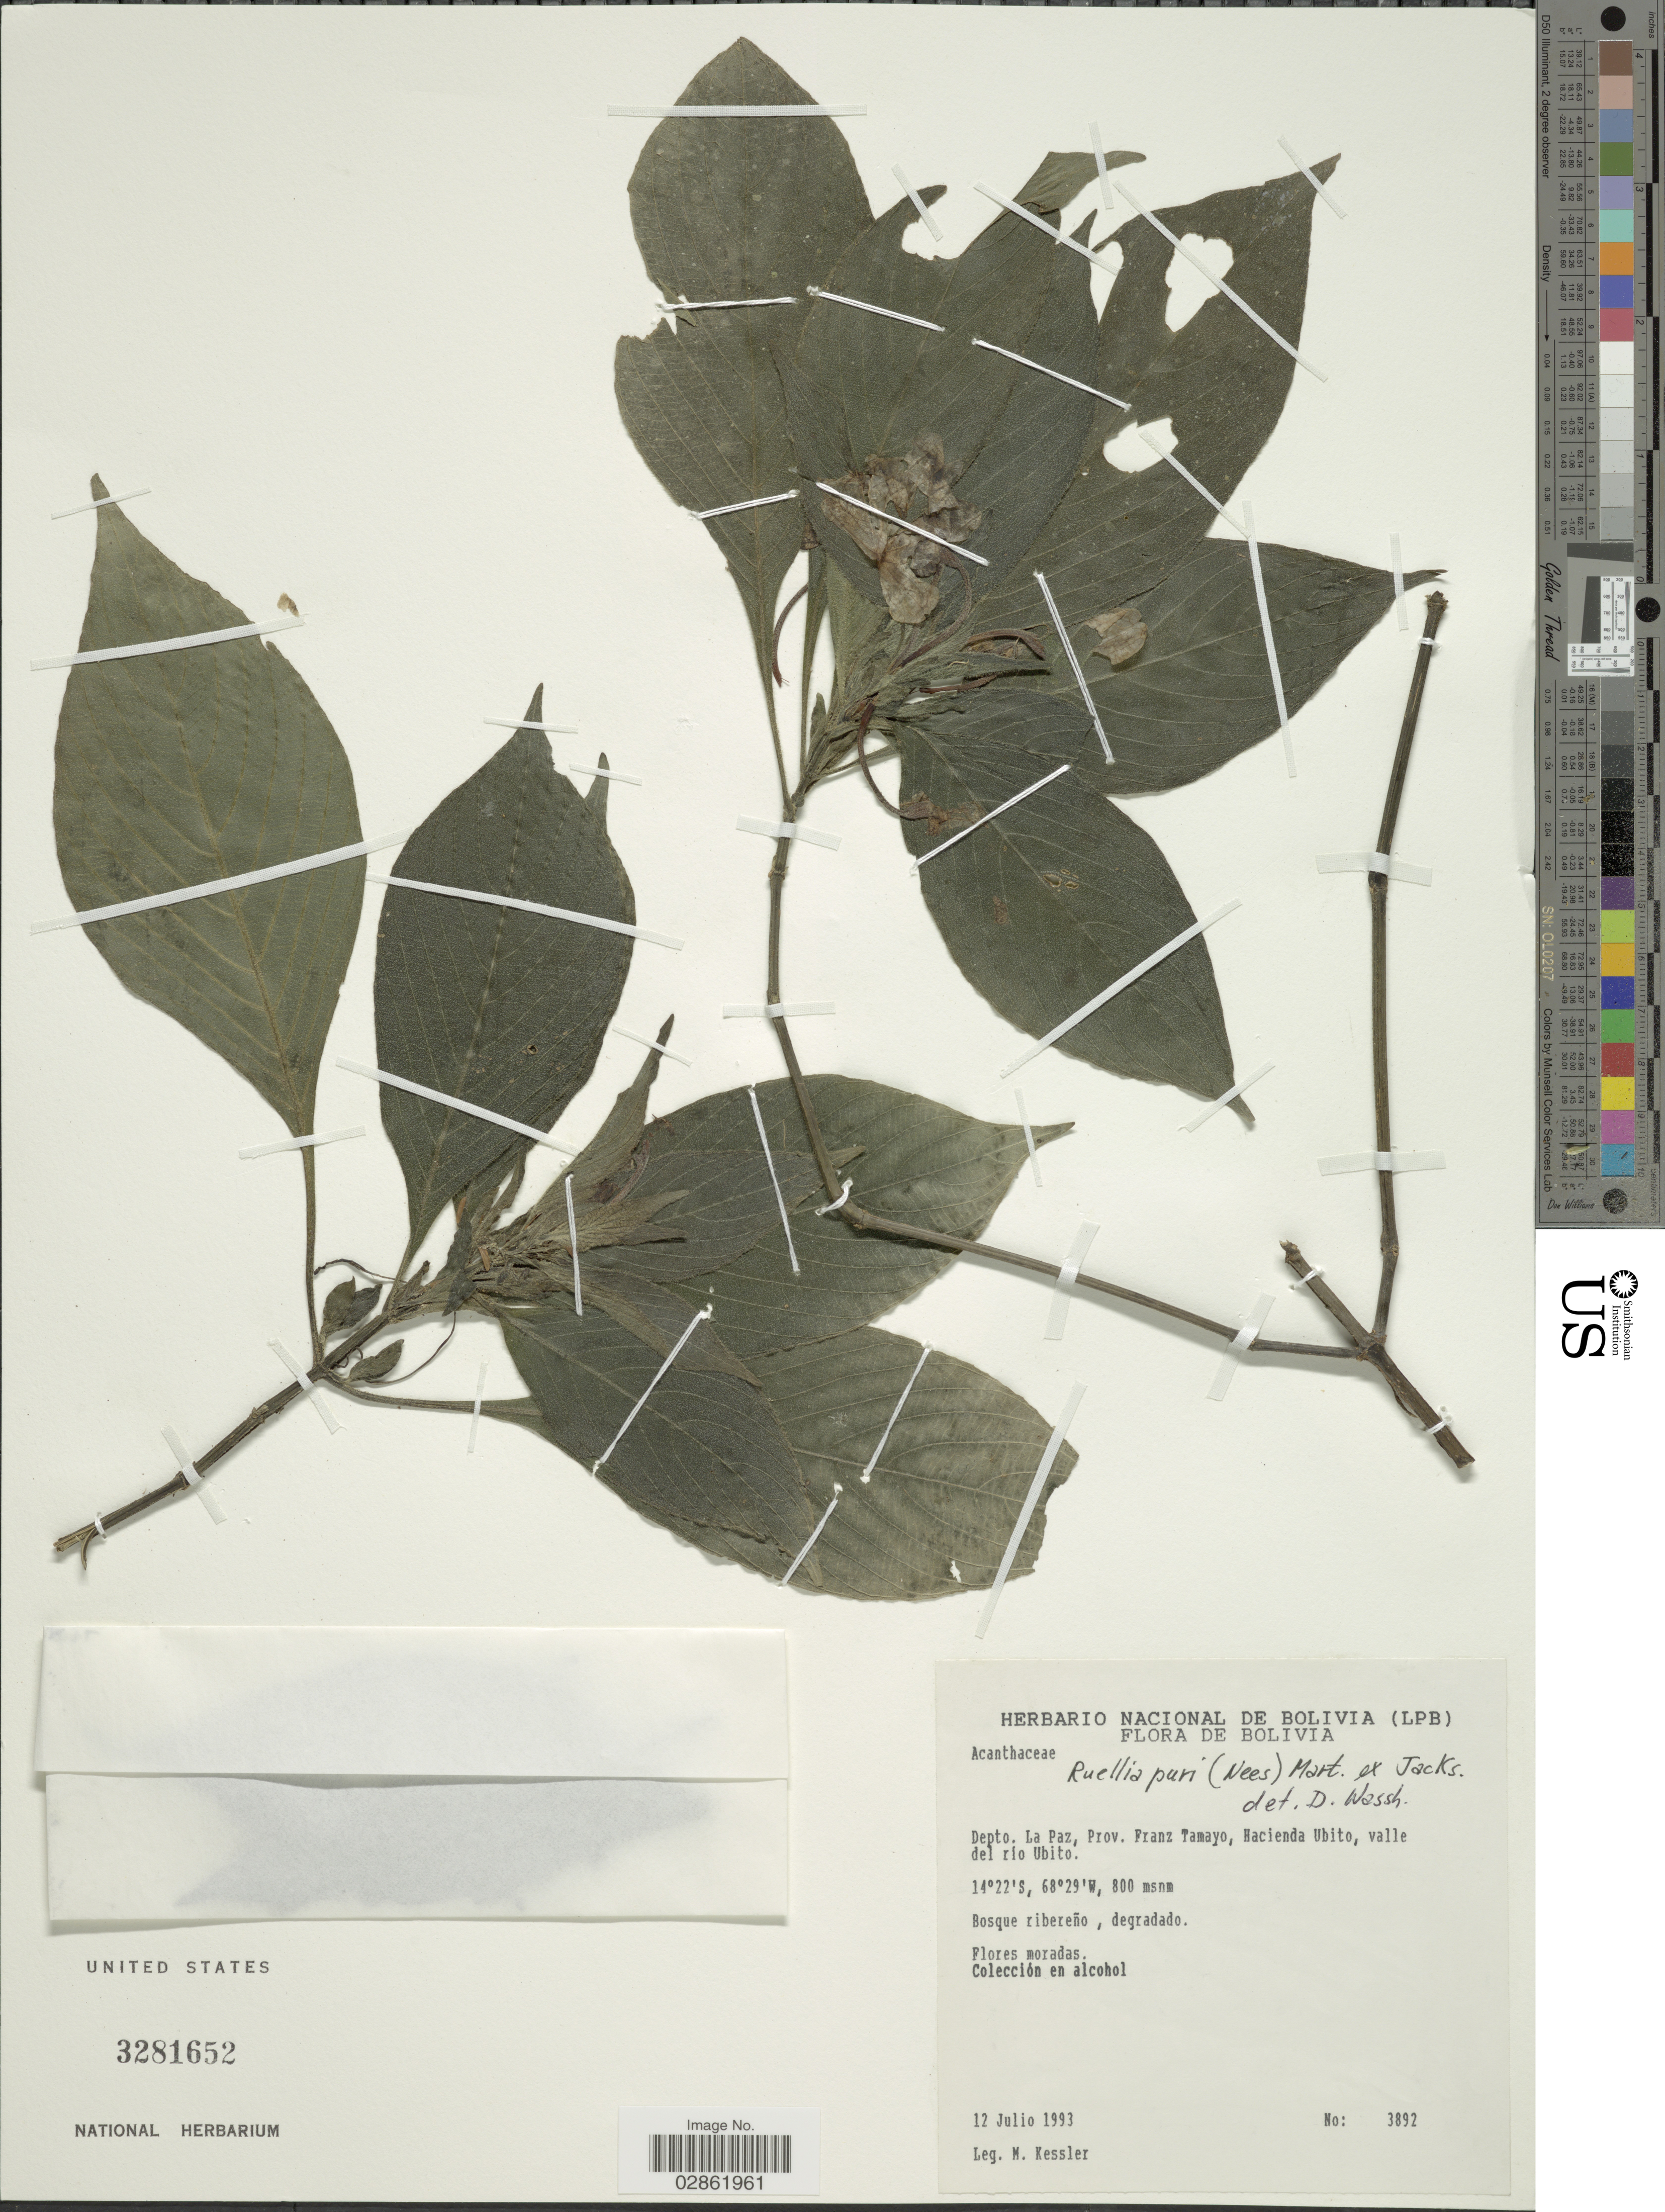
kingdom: Plantae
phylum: Tracheophyta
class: Magnoliopsida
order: Lamiales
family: Acanthaceae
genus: Ruellia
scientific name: Ruellia puri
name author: Mart. ex Nees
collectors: M. Kessler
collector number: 3892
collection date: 1993-07-12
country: Bolivia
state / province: La Paz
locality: Depto. La Paz, Prov. Franz Tamayo, Hacienda Ubito, valle del río Ubito.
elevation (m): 800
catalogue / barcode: US 3281652